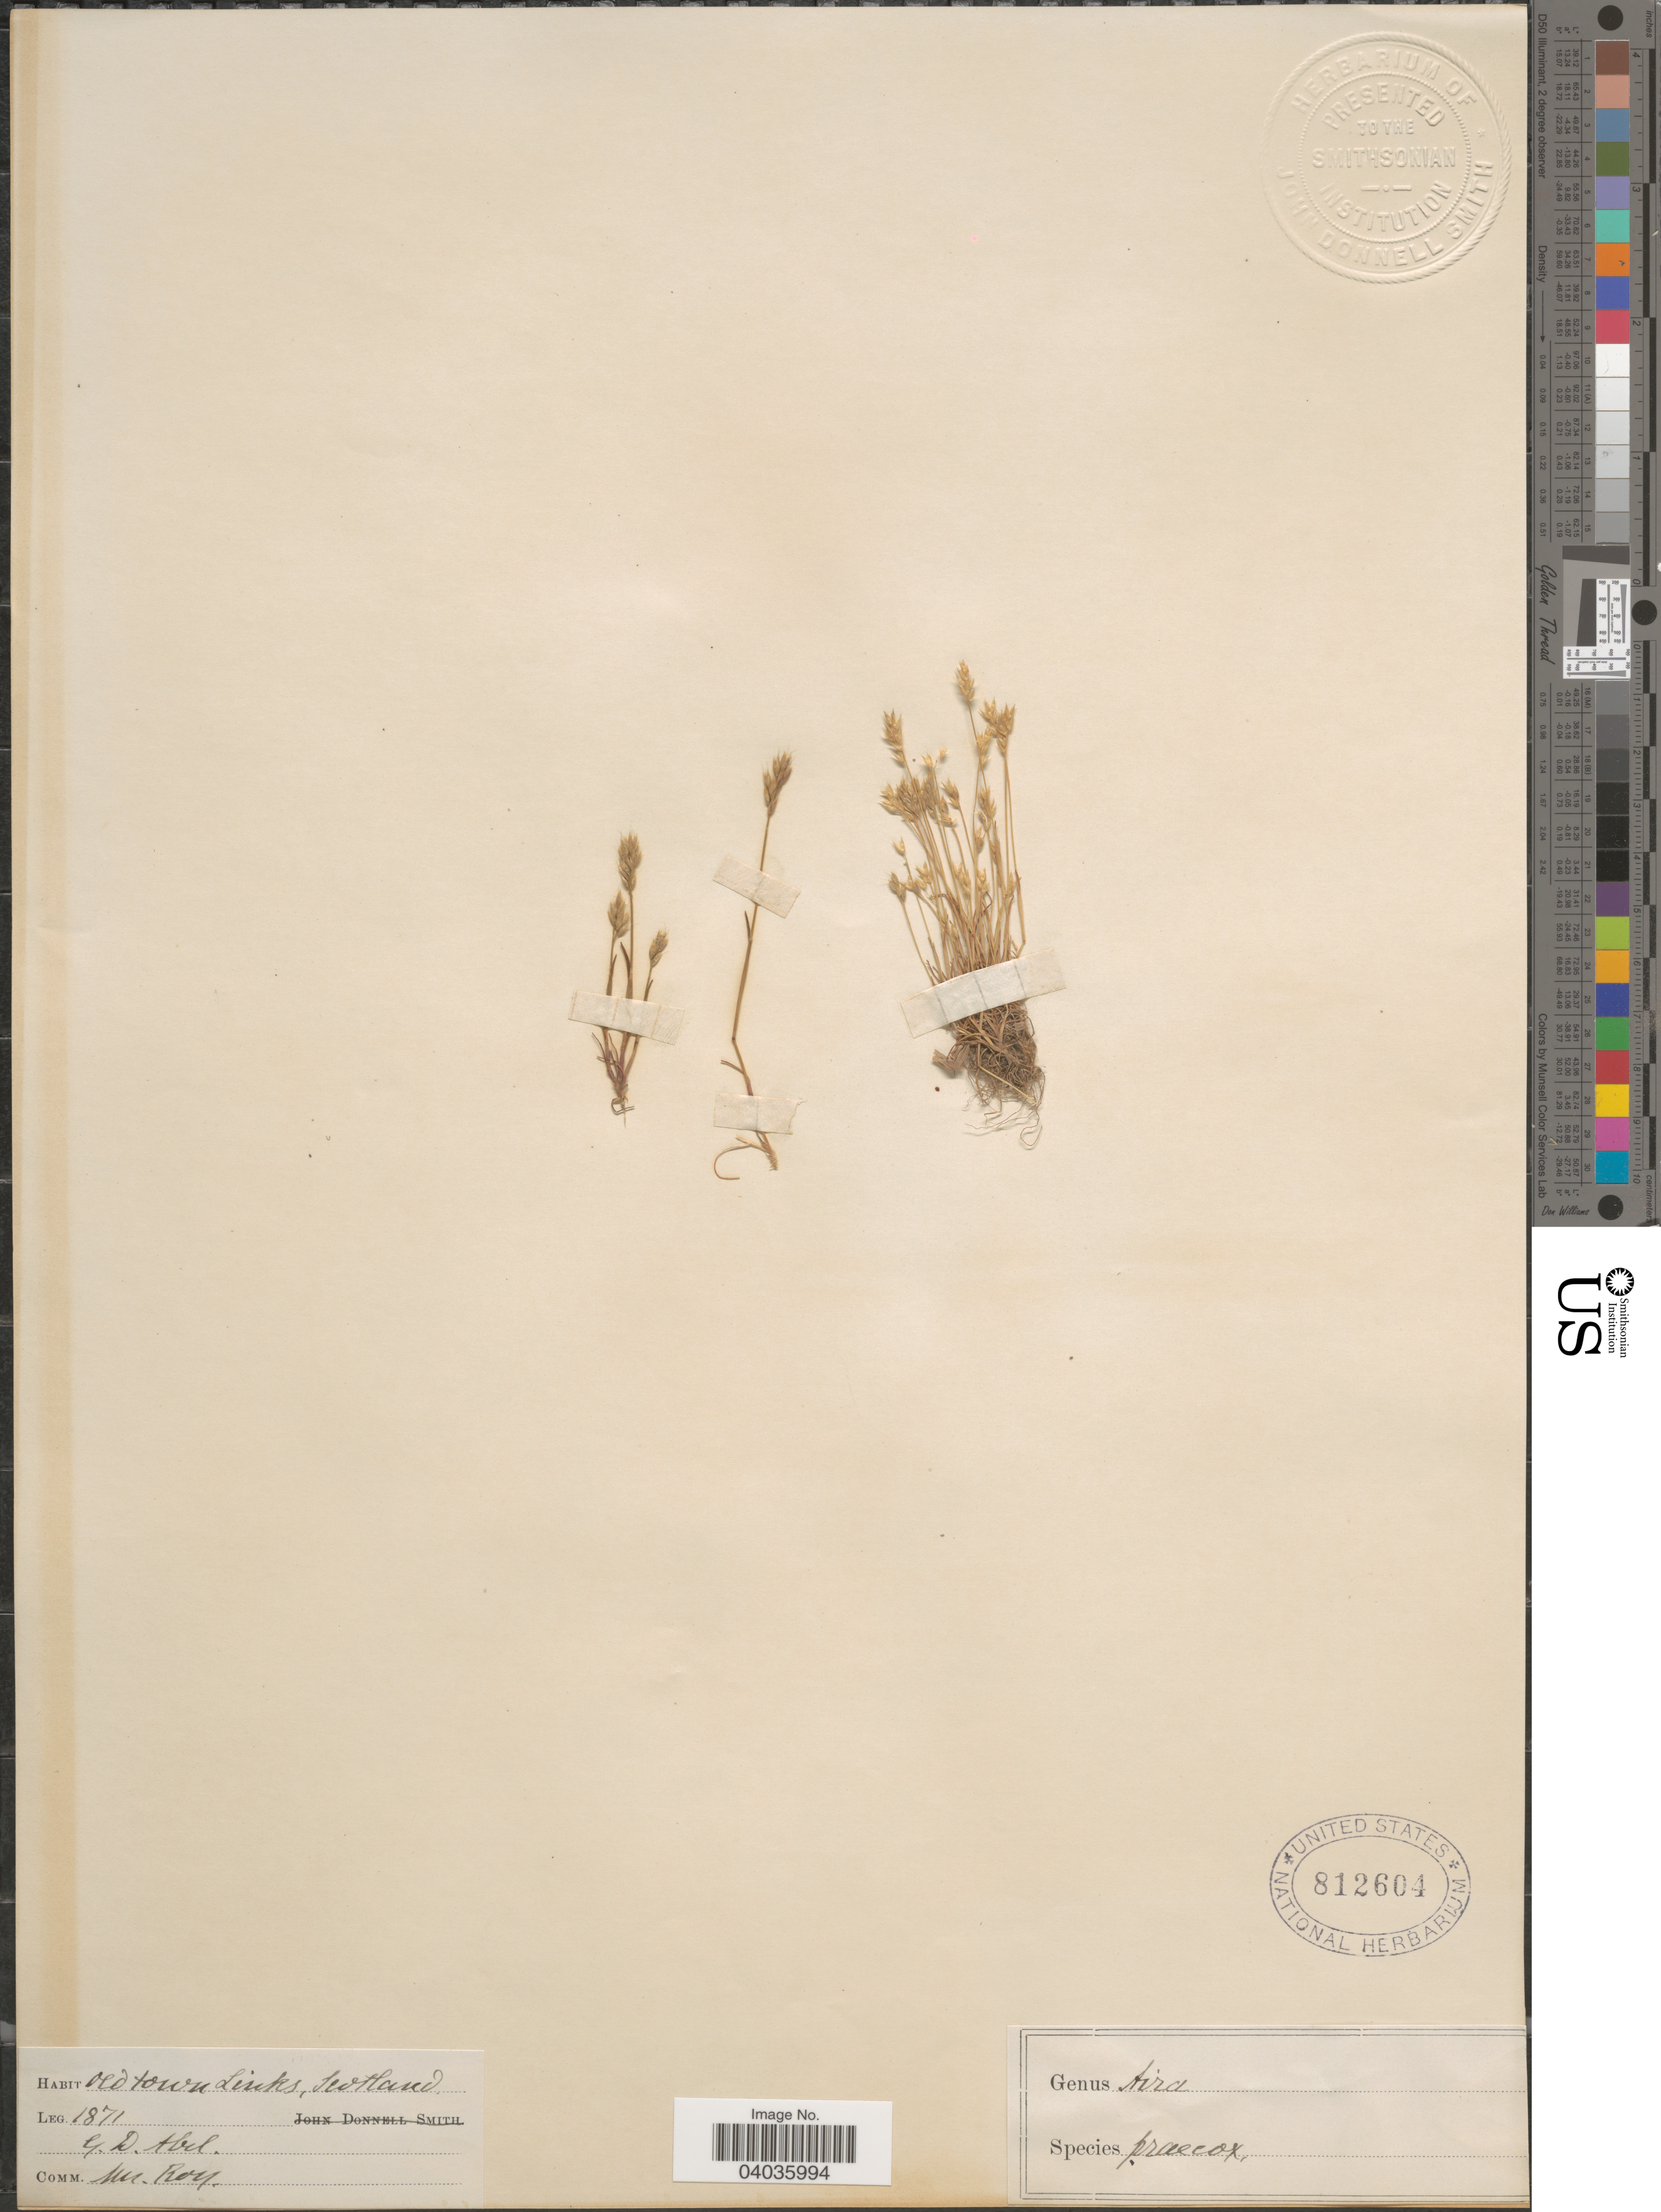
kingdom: Plantae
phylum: Tracheophyta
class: Liliopsida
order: Poales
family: Poaceae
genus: Aira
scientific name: Aira praecox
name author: L.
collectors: G. Abel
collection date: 1871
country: United Kingdom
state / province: Scotland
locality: Old town Links.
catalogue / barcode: US 812604